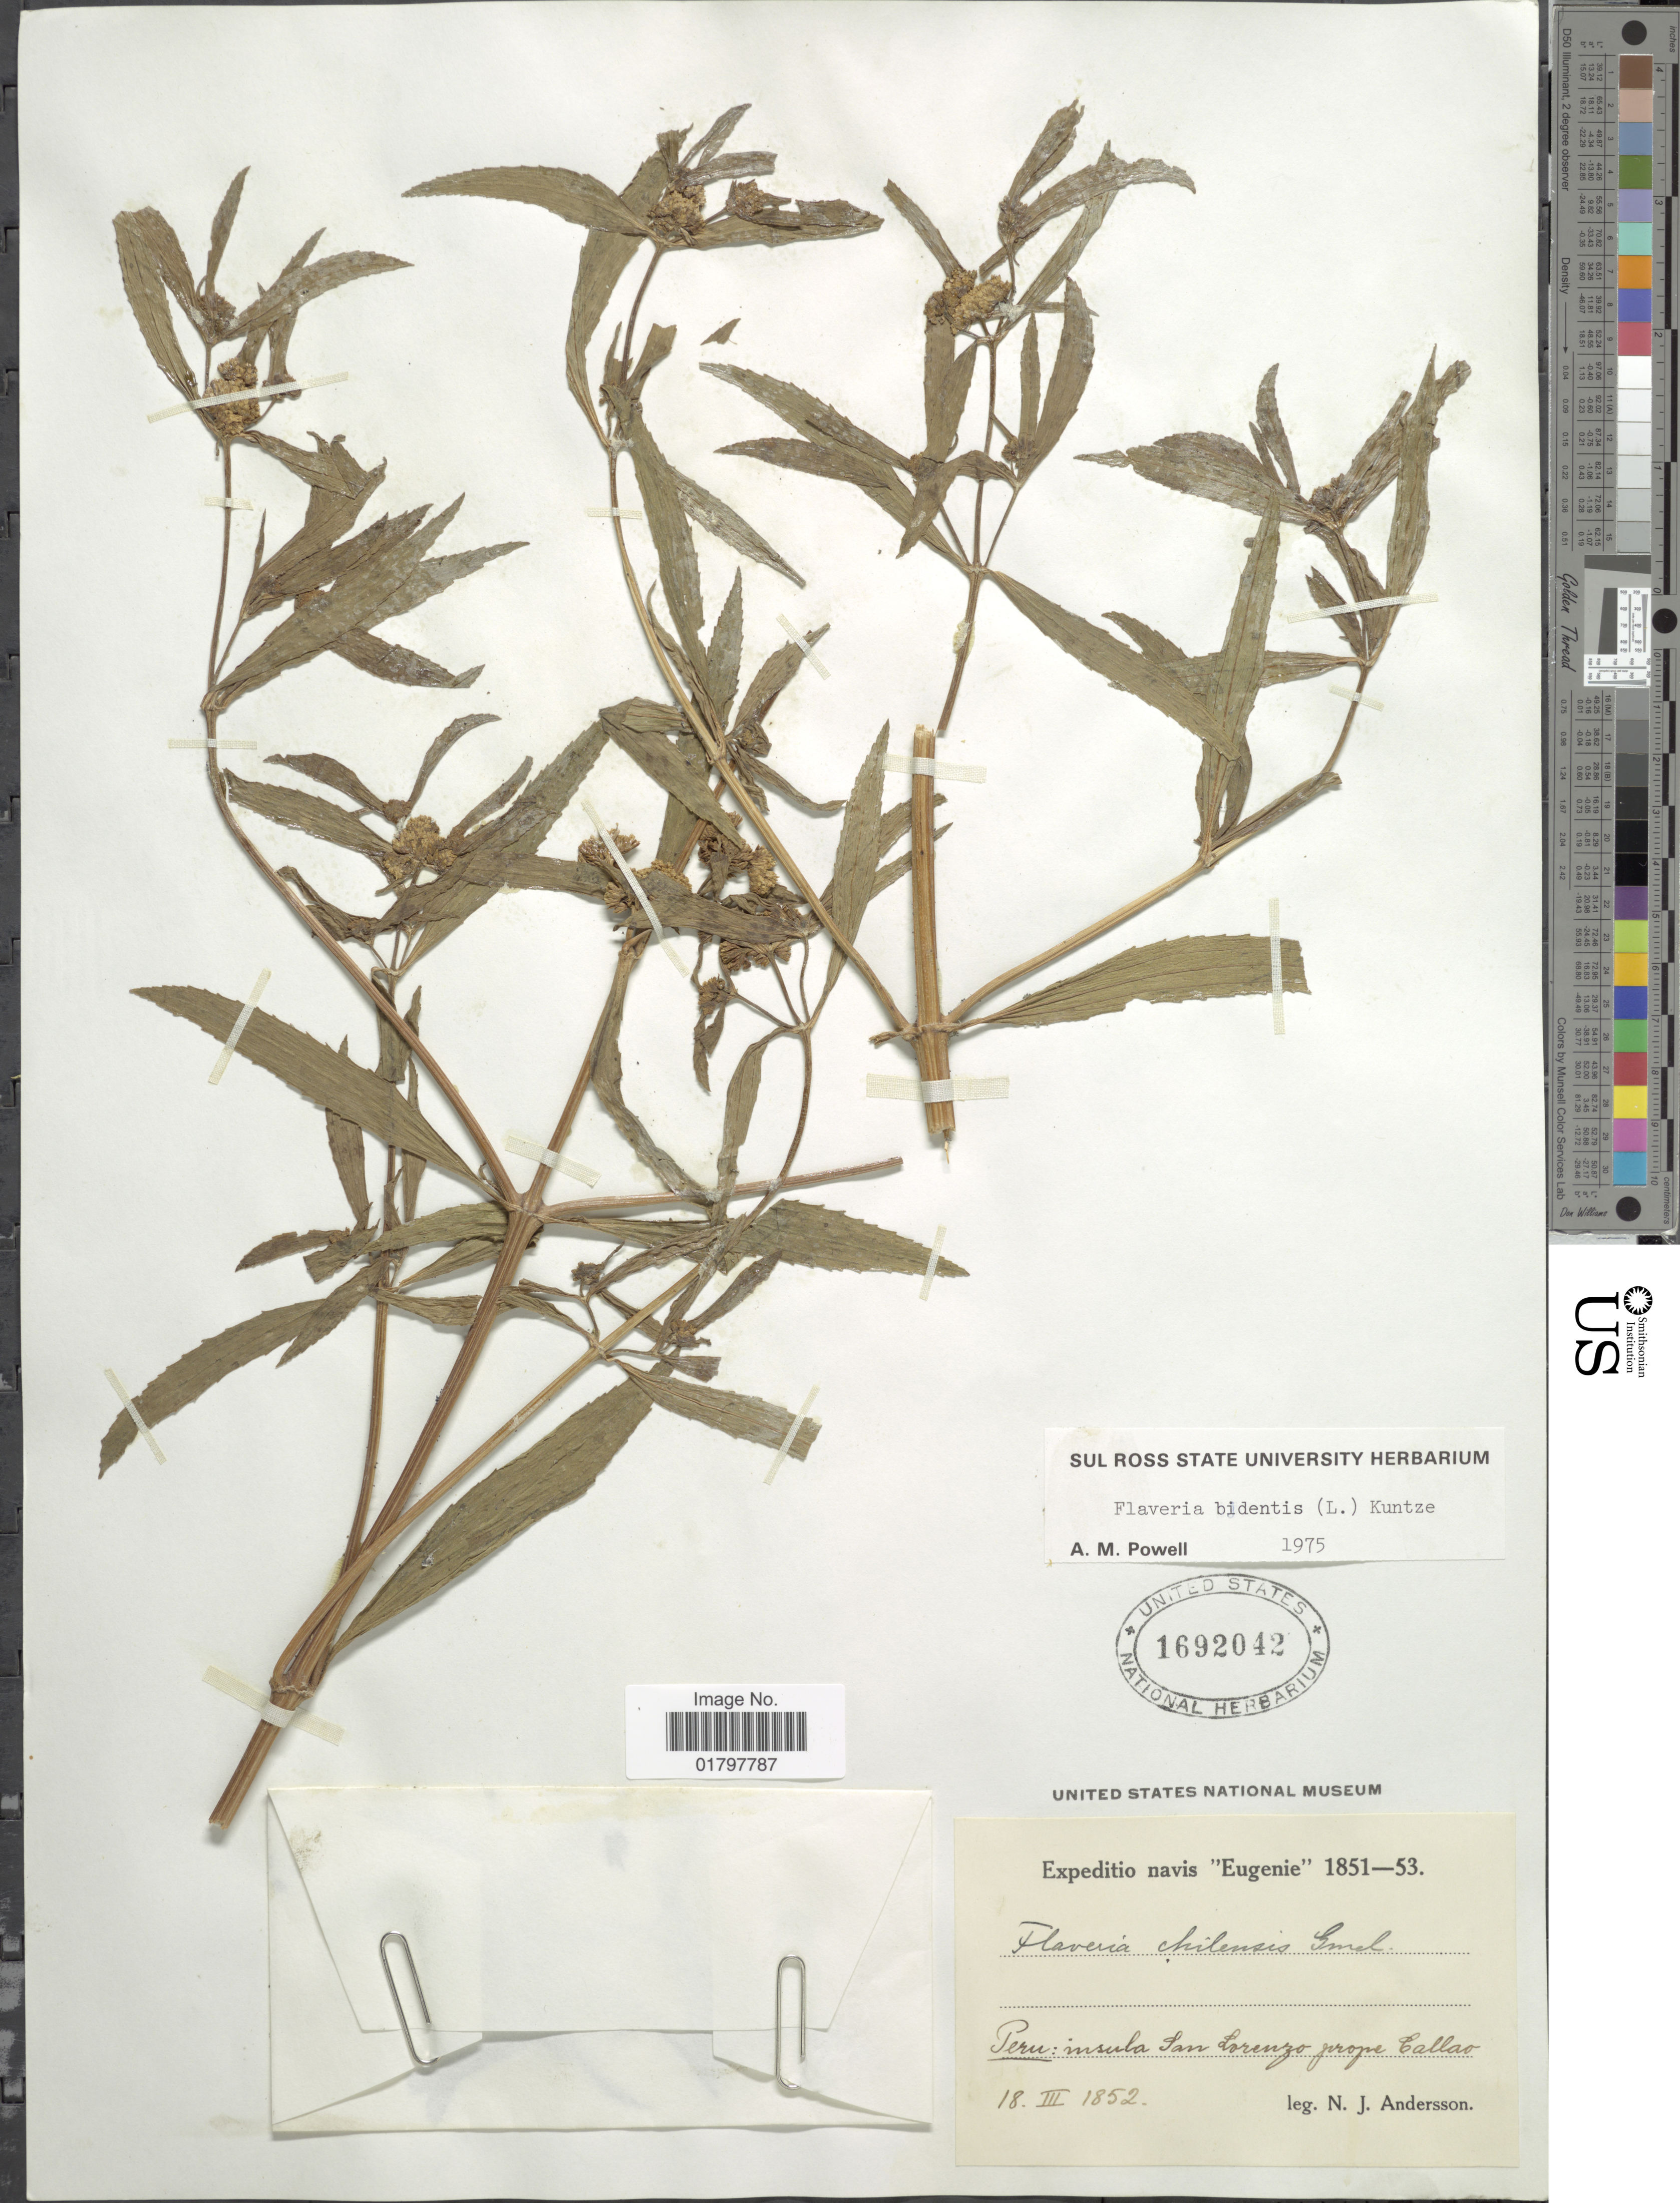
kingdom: Plantae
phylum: Tracheophyta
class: Magnoliopsida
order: Asterales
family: Asteraceae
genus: Flaveria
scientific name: Flaveria bidentis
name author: (L.) Kuntze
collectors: N. J. Andersson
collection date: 1852-03-18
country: Peru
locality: Peru: insula San Lorenzo prope Callao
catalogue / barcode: US 1692042